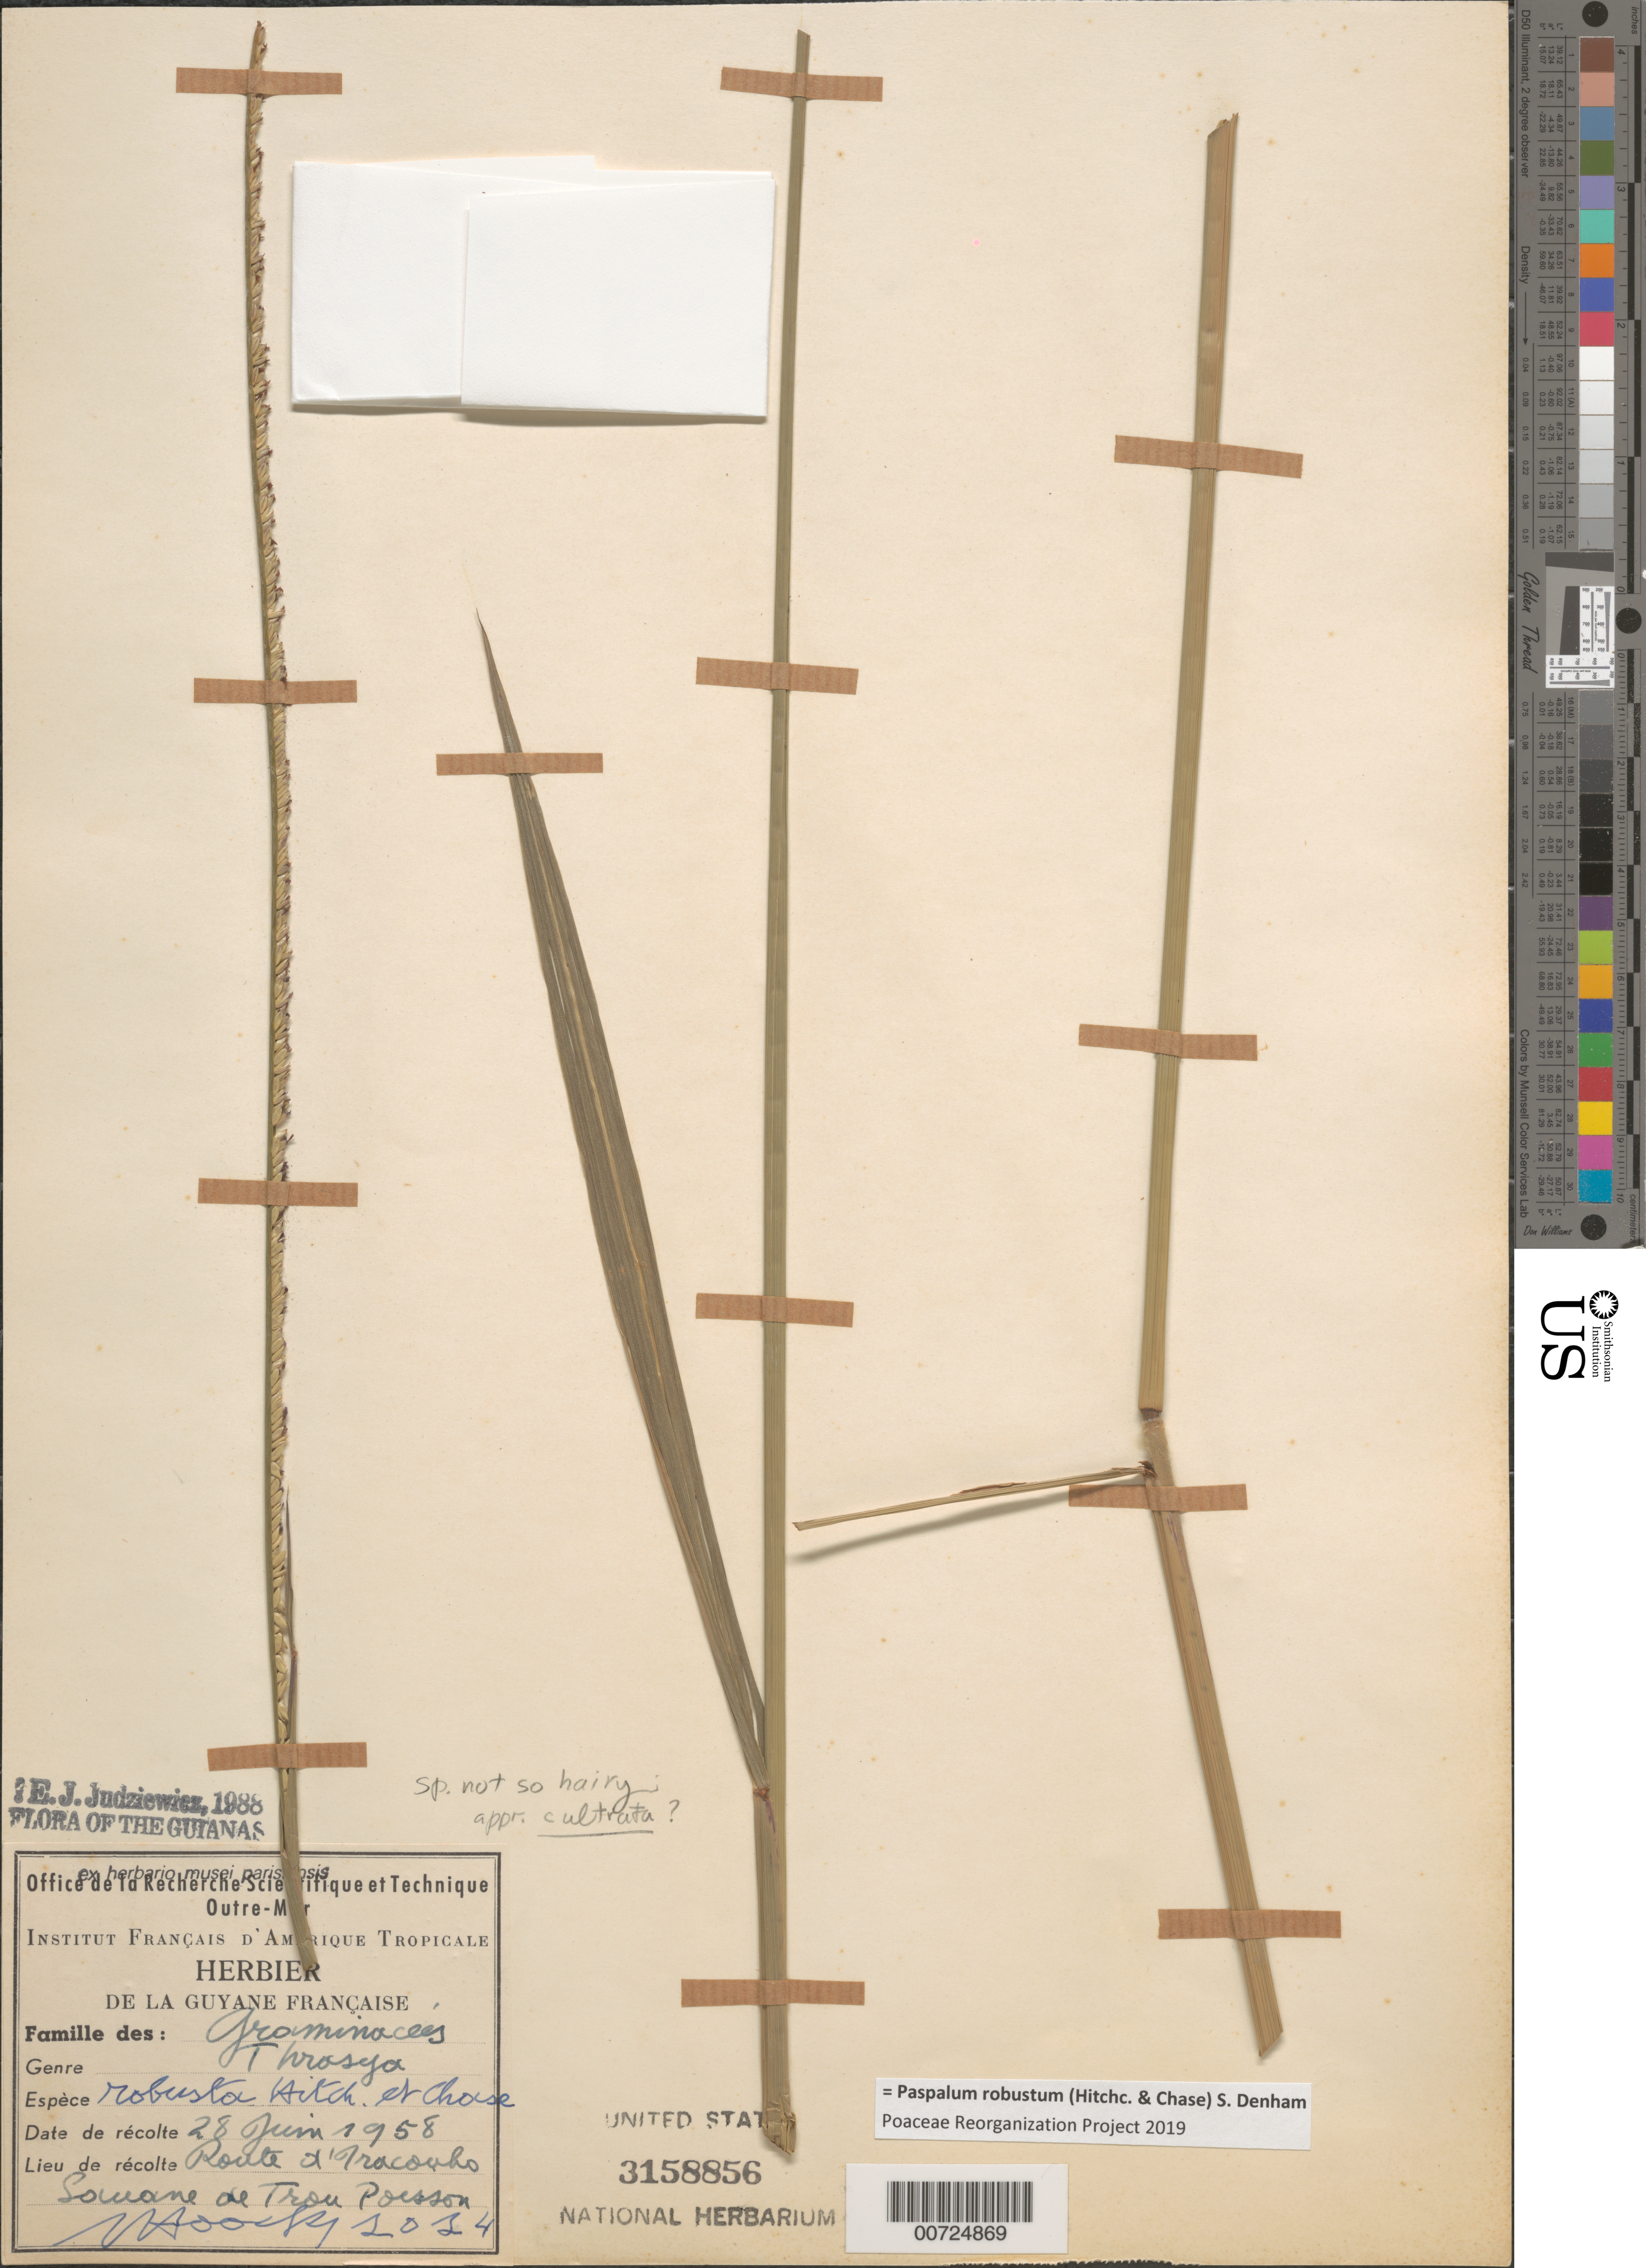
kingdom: Plantae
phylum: Tracheophyta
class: Liliopsida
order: Poales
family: Poaceae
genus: Paspalum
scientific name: Paspalum robustum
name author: (Hitchc. & Chase) S. Denham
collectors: N. Hoock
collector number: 1014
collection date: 1958-06-28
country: French Guiana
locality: The Guianas. Route d'Traconho. Somane de Tron Poisson.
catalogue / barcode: US 3158856